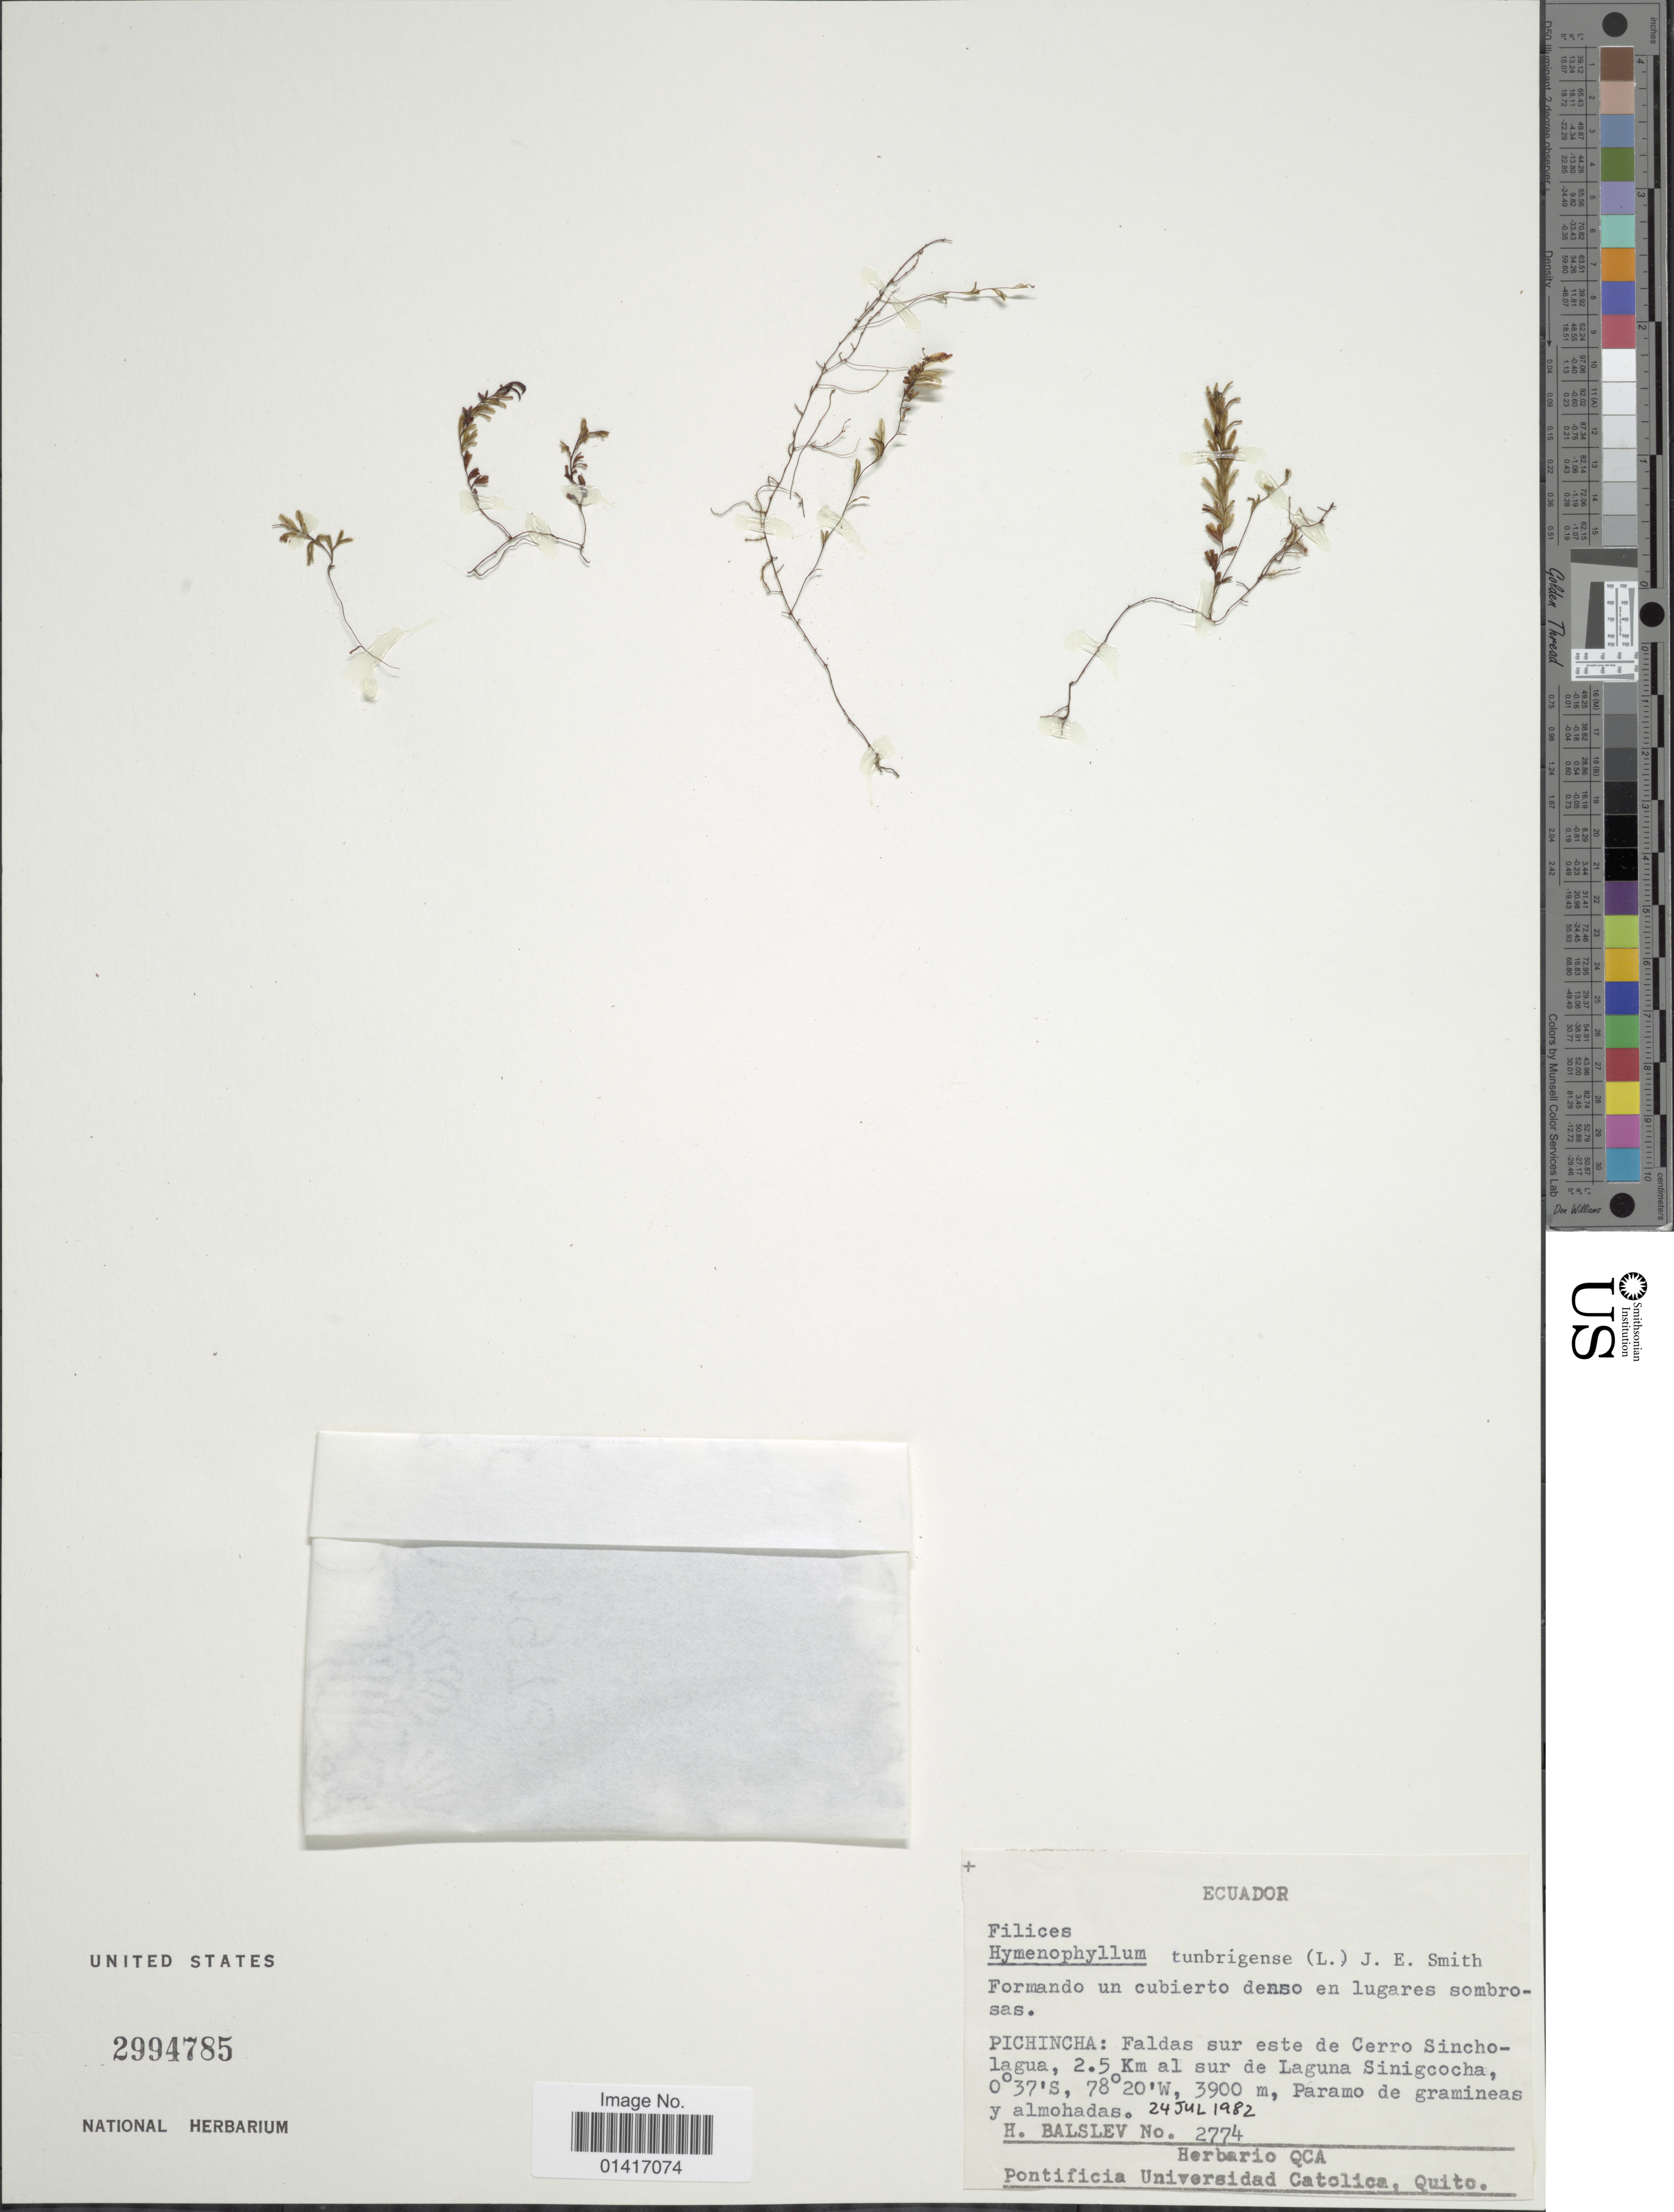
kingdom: Plantae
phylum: Tracheophyta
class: Polypodiopsida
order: Hymenophyllales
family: Hymenophyllaceae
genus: Hymenophyllum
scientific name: Hymenophyllum tunbrigense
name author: (L.) Small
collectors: H. Balslev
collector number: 2774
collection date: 1982-07-24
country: Ecuador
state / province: Pichincha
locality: Faldas sur este de Cerro Sincho-lagua, 2.5 Km. al sur de Laguna Sinigcocha, Paramo de gramineas y almohadas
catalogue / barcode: US 2994785